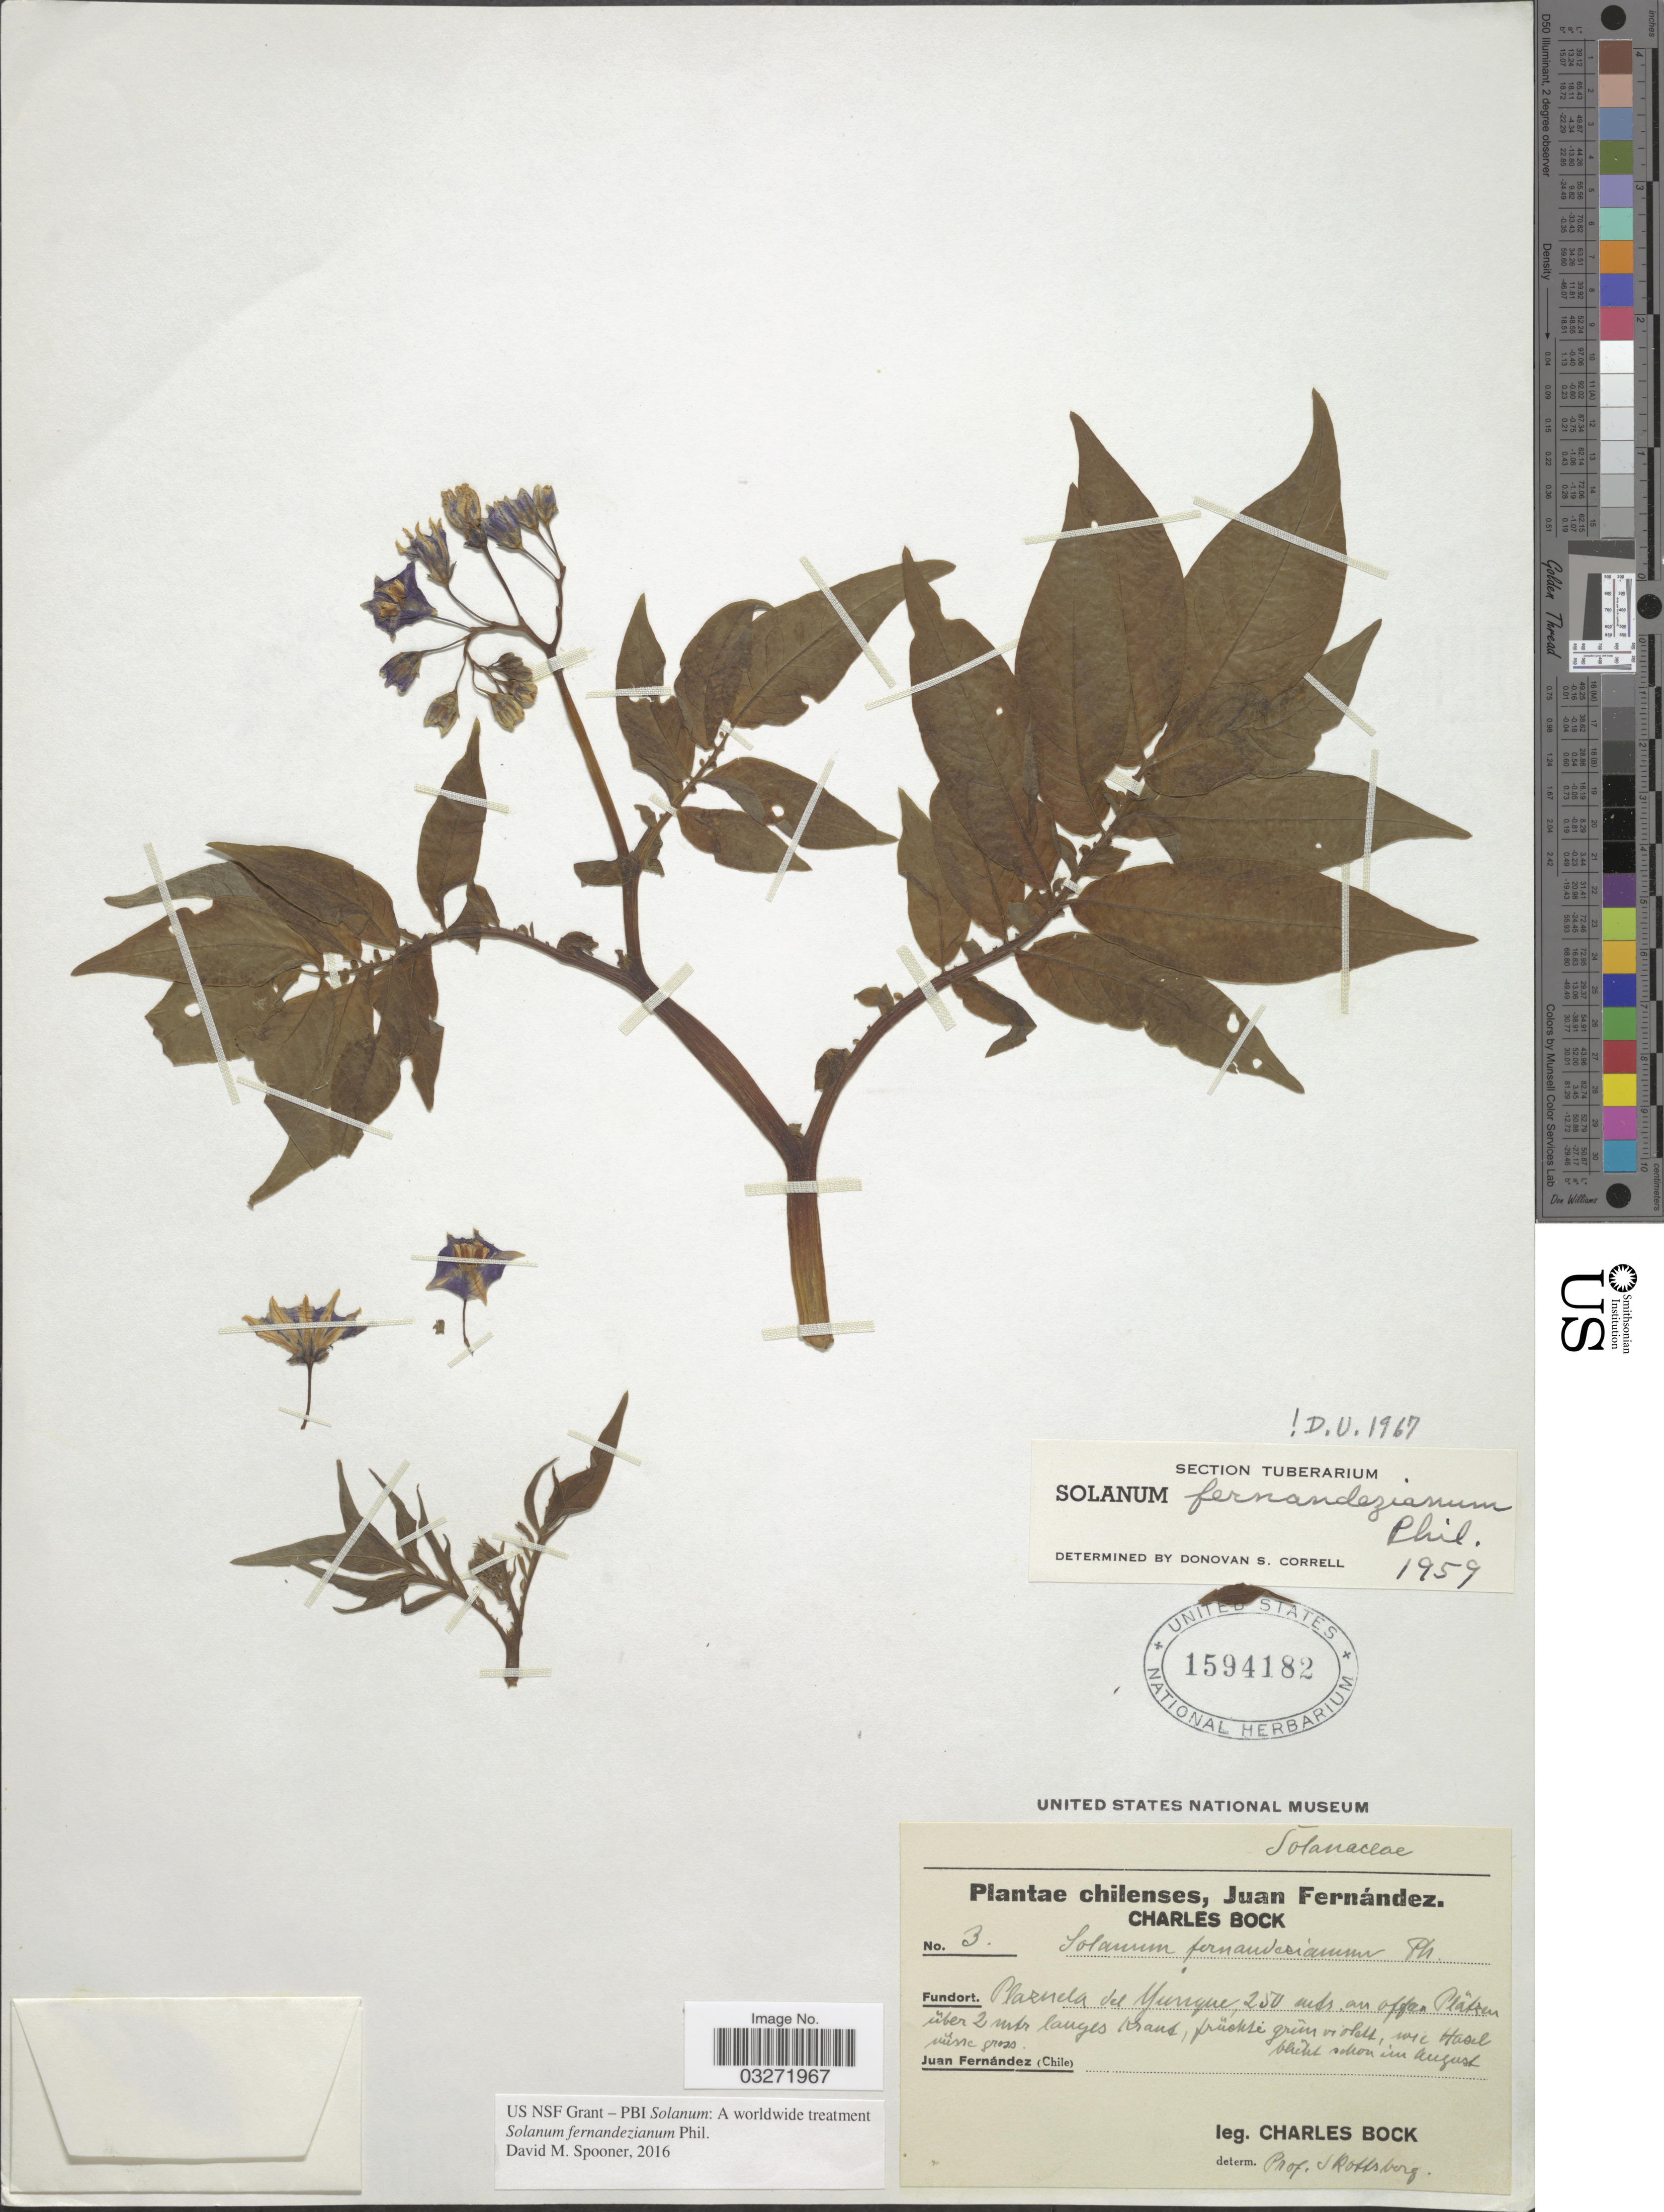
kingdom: Plantae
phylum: Tracheophyta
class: Magnoliopsida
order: Solanales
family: Solanaceae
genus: Solanum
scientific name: Solanum fernandezianum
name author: Phil.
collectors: C. Bock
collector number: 3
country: Chile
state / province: Valparaíso (V)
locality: Plazuela del Yunque, au offen. Plätzen. Juan Fernández.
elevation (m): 250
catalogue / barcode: US 1594182